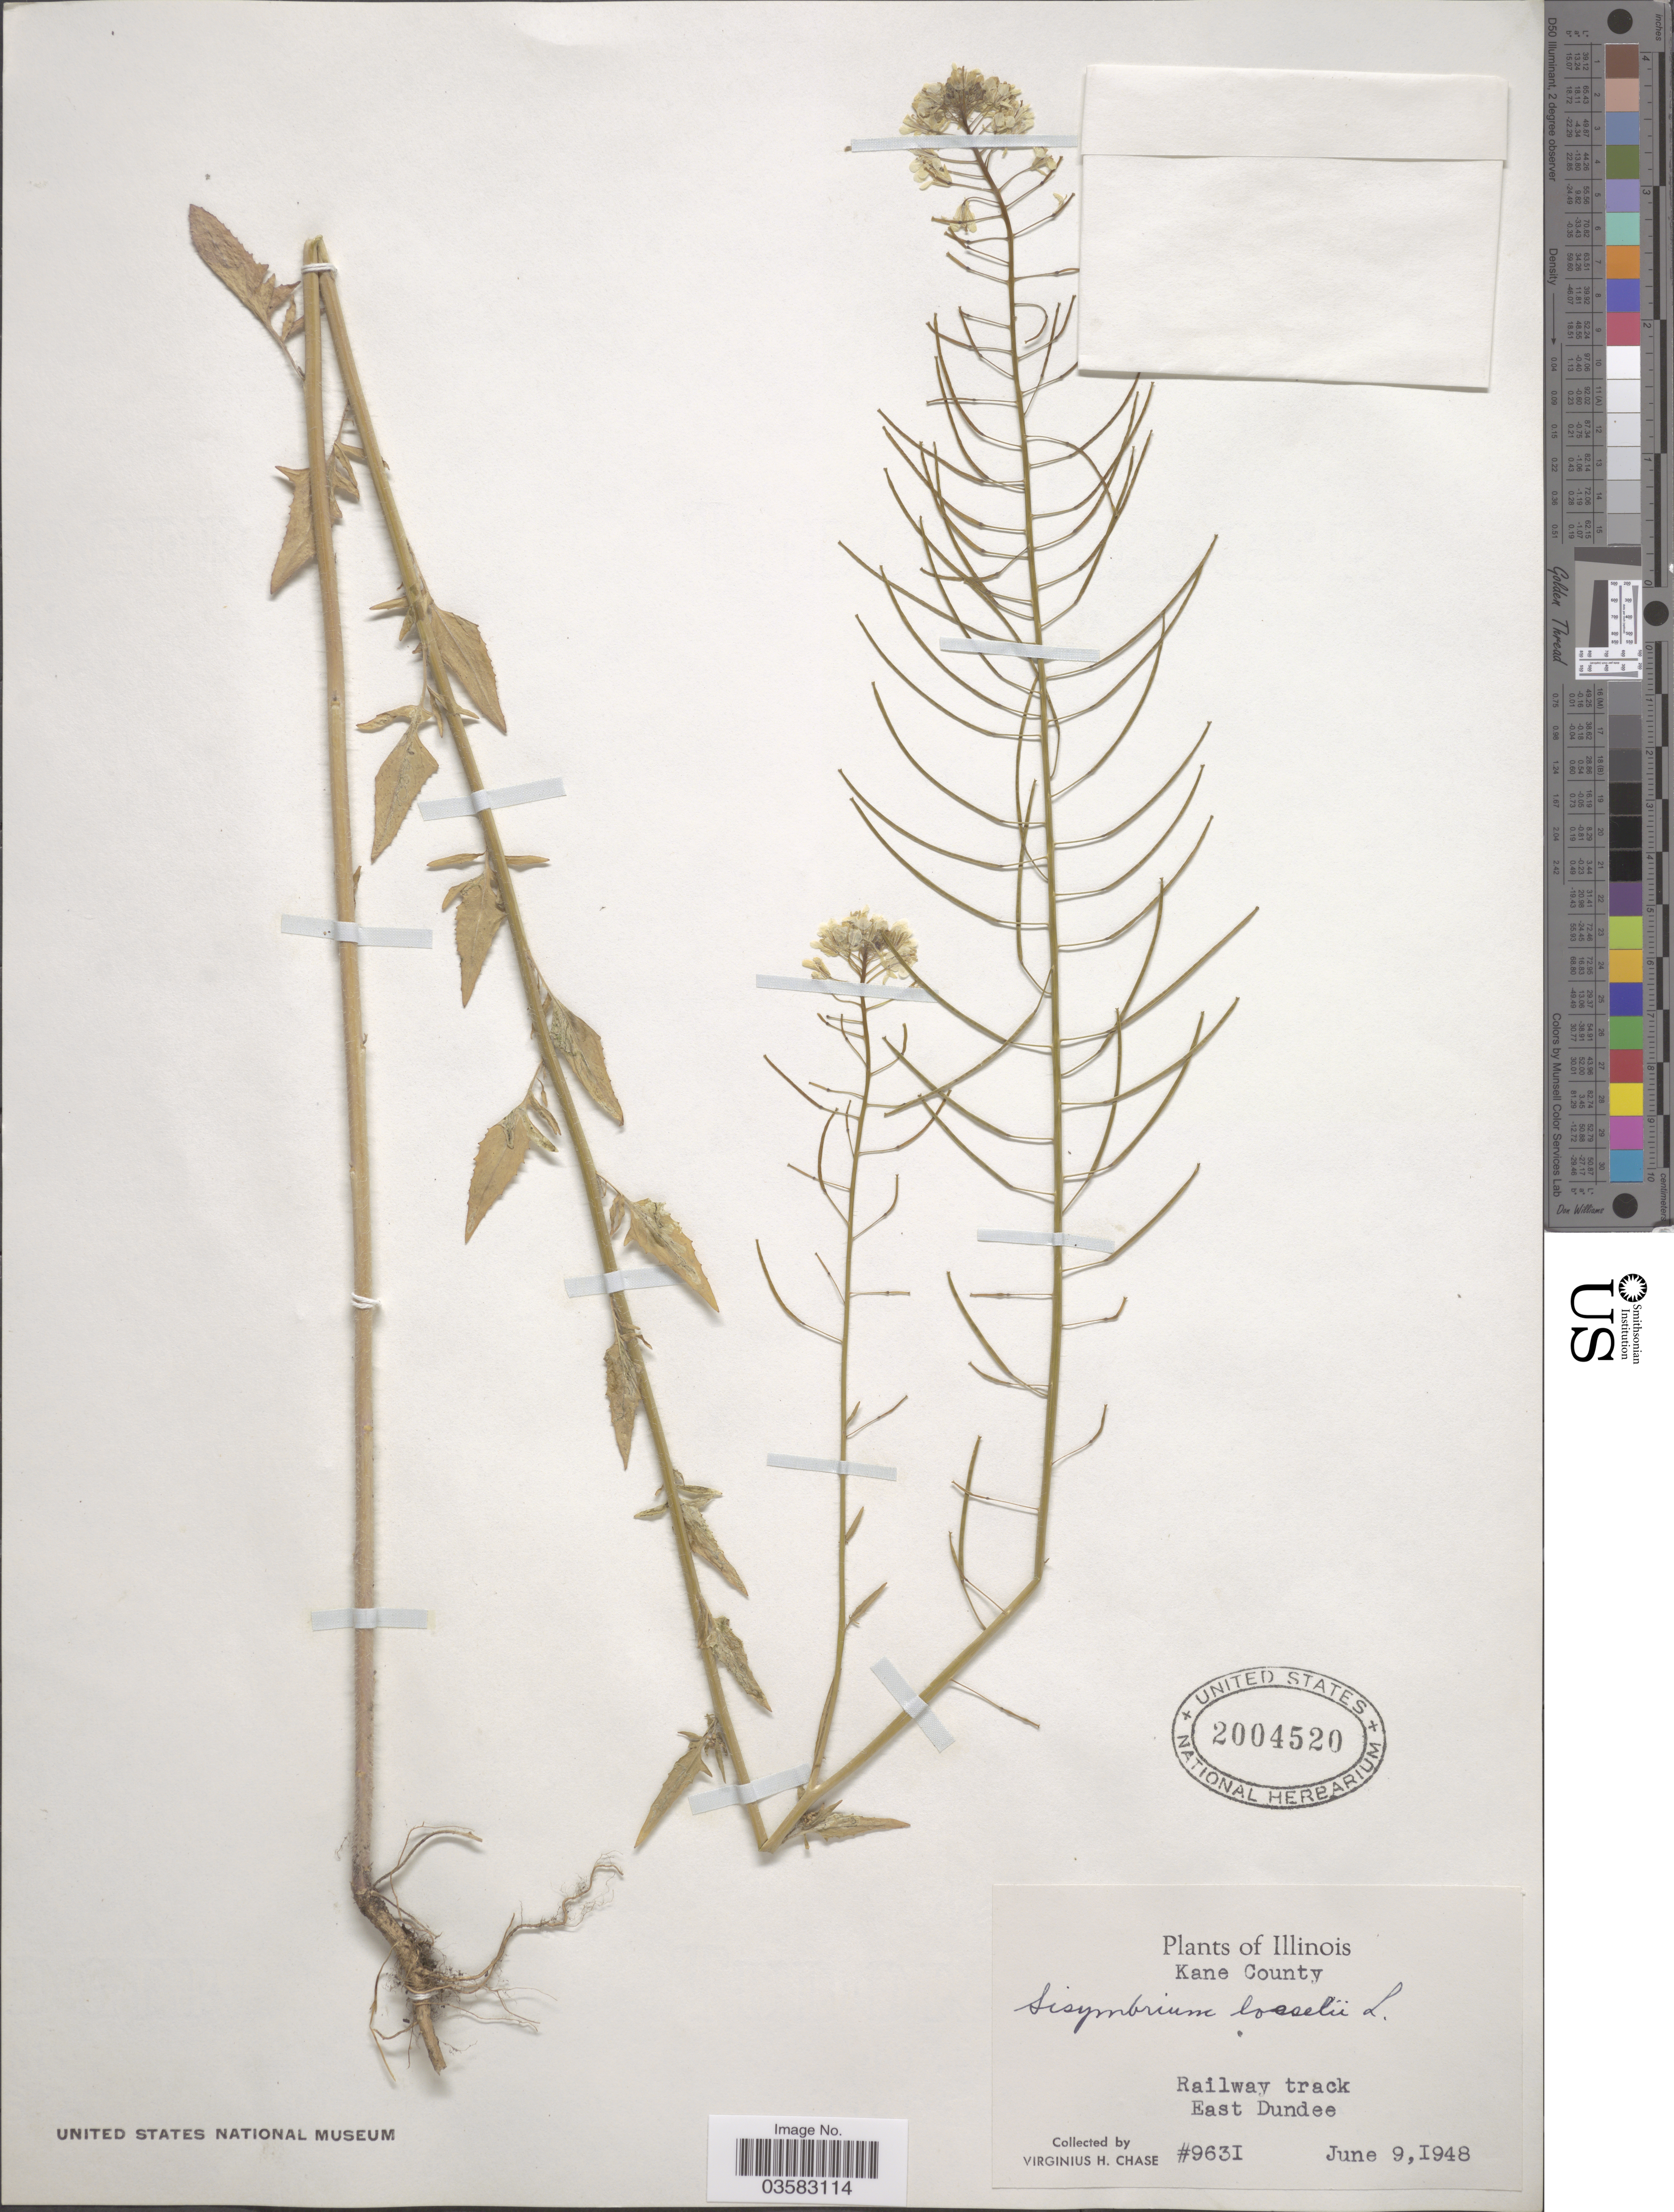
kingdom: Plantae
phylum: Tracheophyta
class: Magnoliopsida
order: Brassicales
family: Brassicaceae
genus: Sisymbrium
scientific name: Sisymbrium loeselii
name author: L.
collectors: V. H. Chase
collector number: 9631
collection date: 1948-06-09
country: United States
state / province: Illinois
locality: Kane County. Railway track. East Dundee.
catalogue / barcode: US 2004520